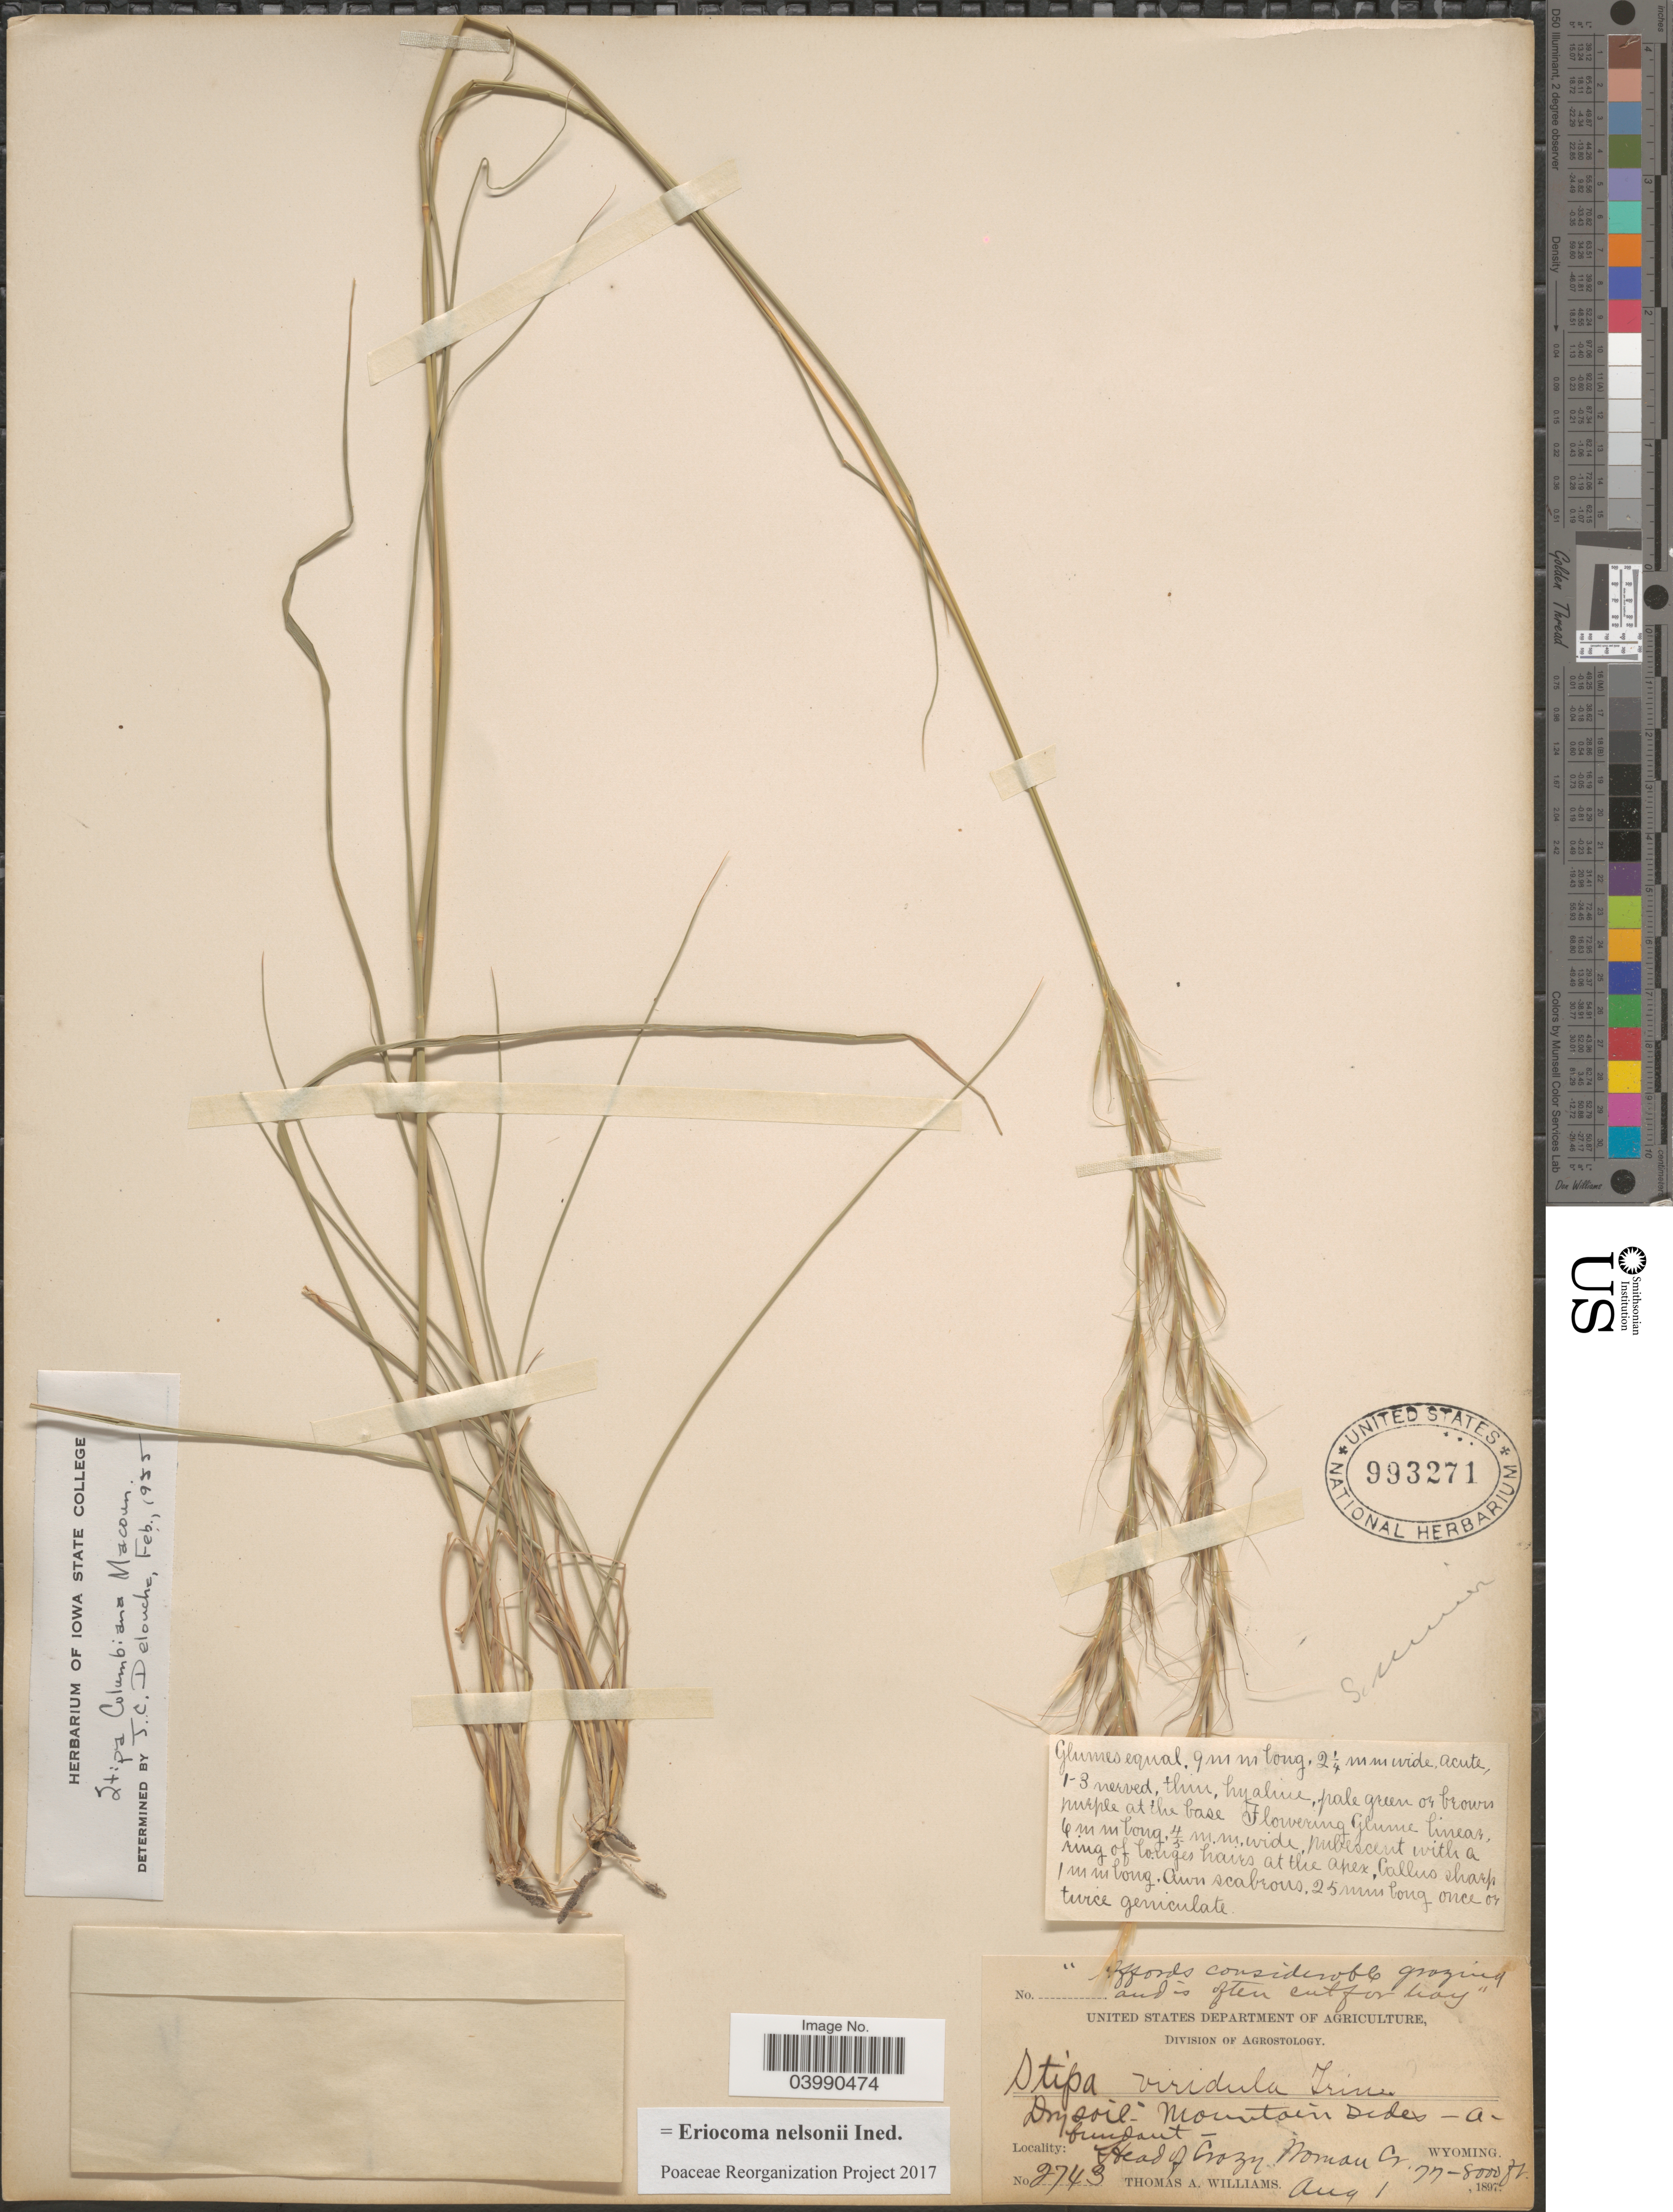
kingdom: Plantae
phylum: Tracheophyta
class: Liliopsida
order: Poales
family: Poaceae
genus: Eriocoma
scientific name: Eriocoma nelsonii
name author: (Scribn.) Romasch.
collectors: T. A. Williams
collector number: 2743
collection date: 1897-08-01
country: United States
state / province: Wyoming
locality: Mountain sides - a- fundant. Head of Crazy Woman Cr.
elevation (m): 2347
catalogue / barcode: US 993271